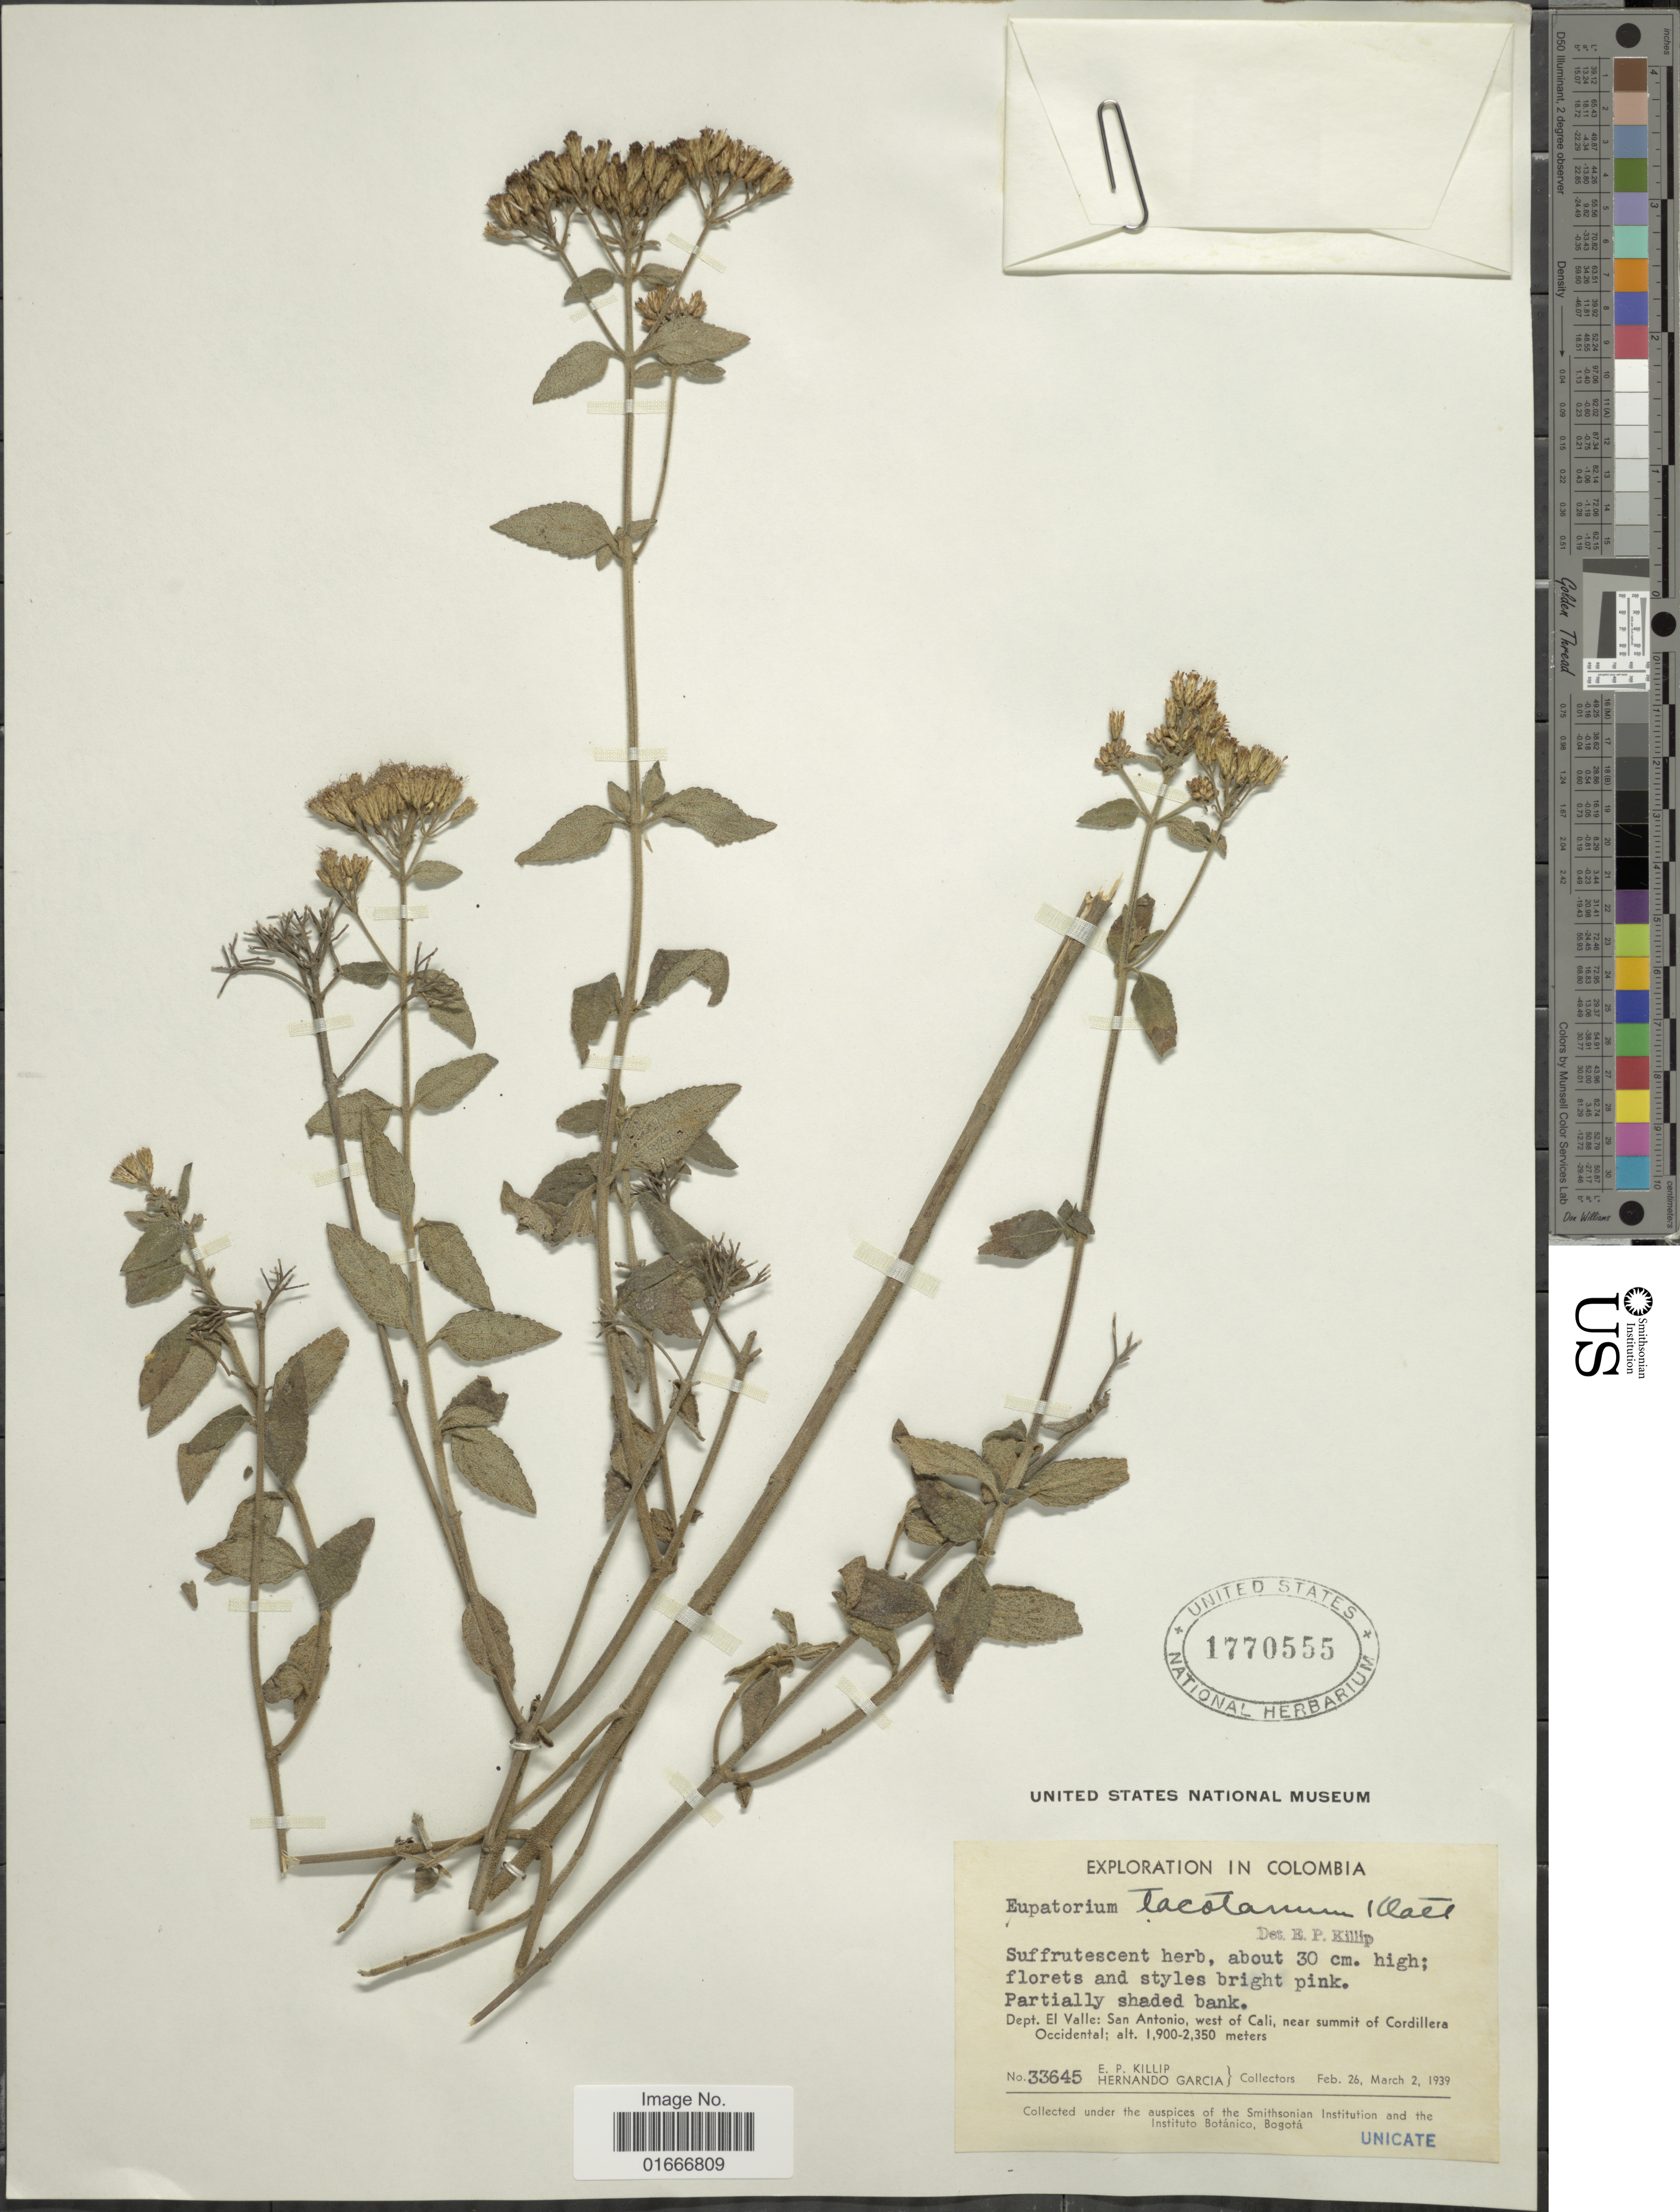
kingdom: Plantae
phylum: Tracheophyta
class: Magnoliopsida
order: Asterales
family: Asteraceae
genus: Chromolaena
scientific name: Chromolaena tacotana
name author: (Klatt) R.M. King & H. Rob.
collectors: E. P. Killip & H. Garcia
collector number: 33645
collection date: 1939-02-26/1939-03-02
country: Colombia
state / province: Valle del Cauca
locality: Colombia. Dept. El Valle: San Antonio, west of Cali, near summit of Cordillera Occidental.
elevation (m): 1900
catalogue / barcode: US 1770555